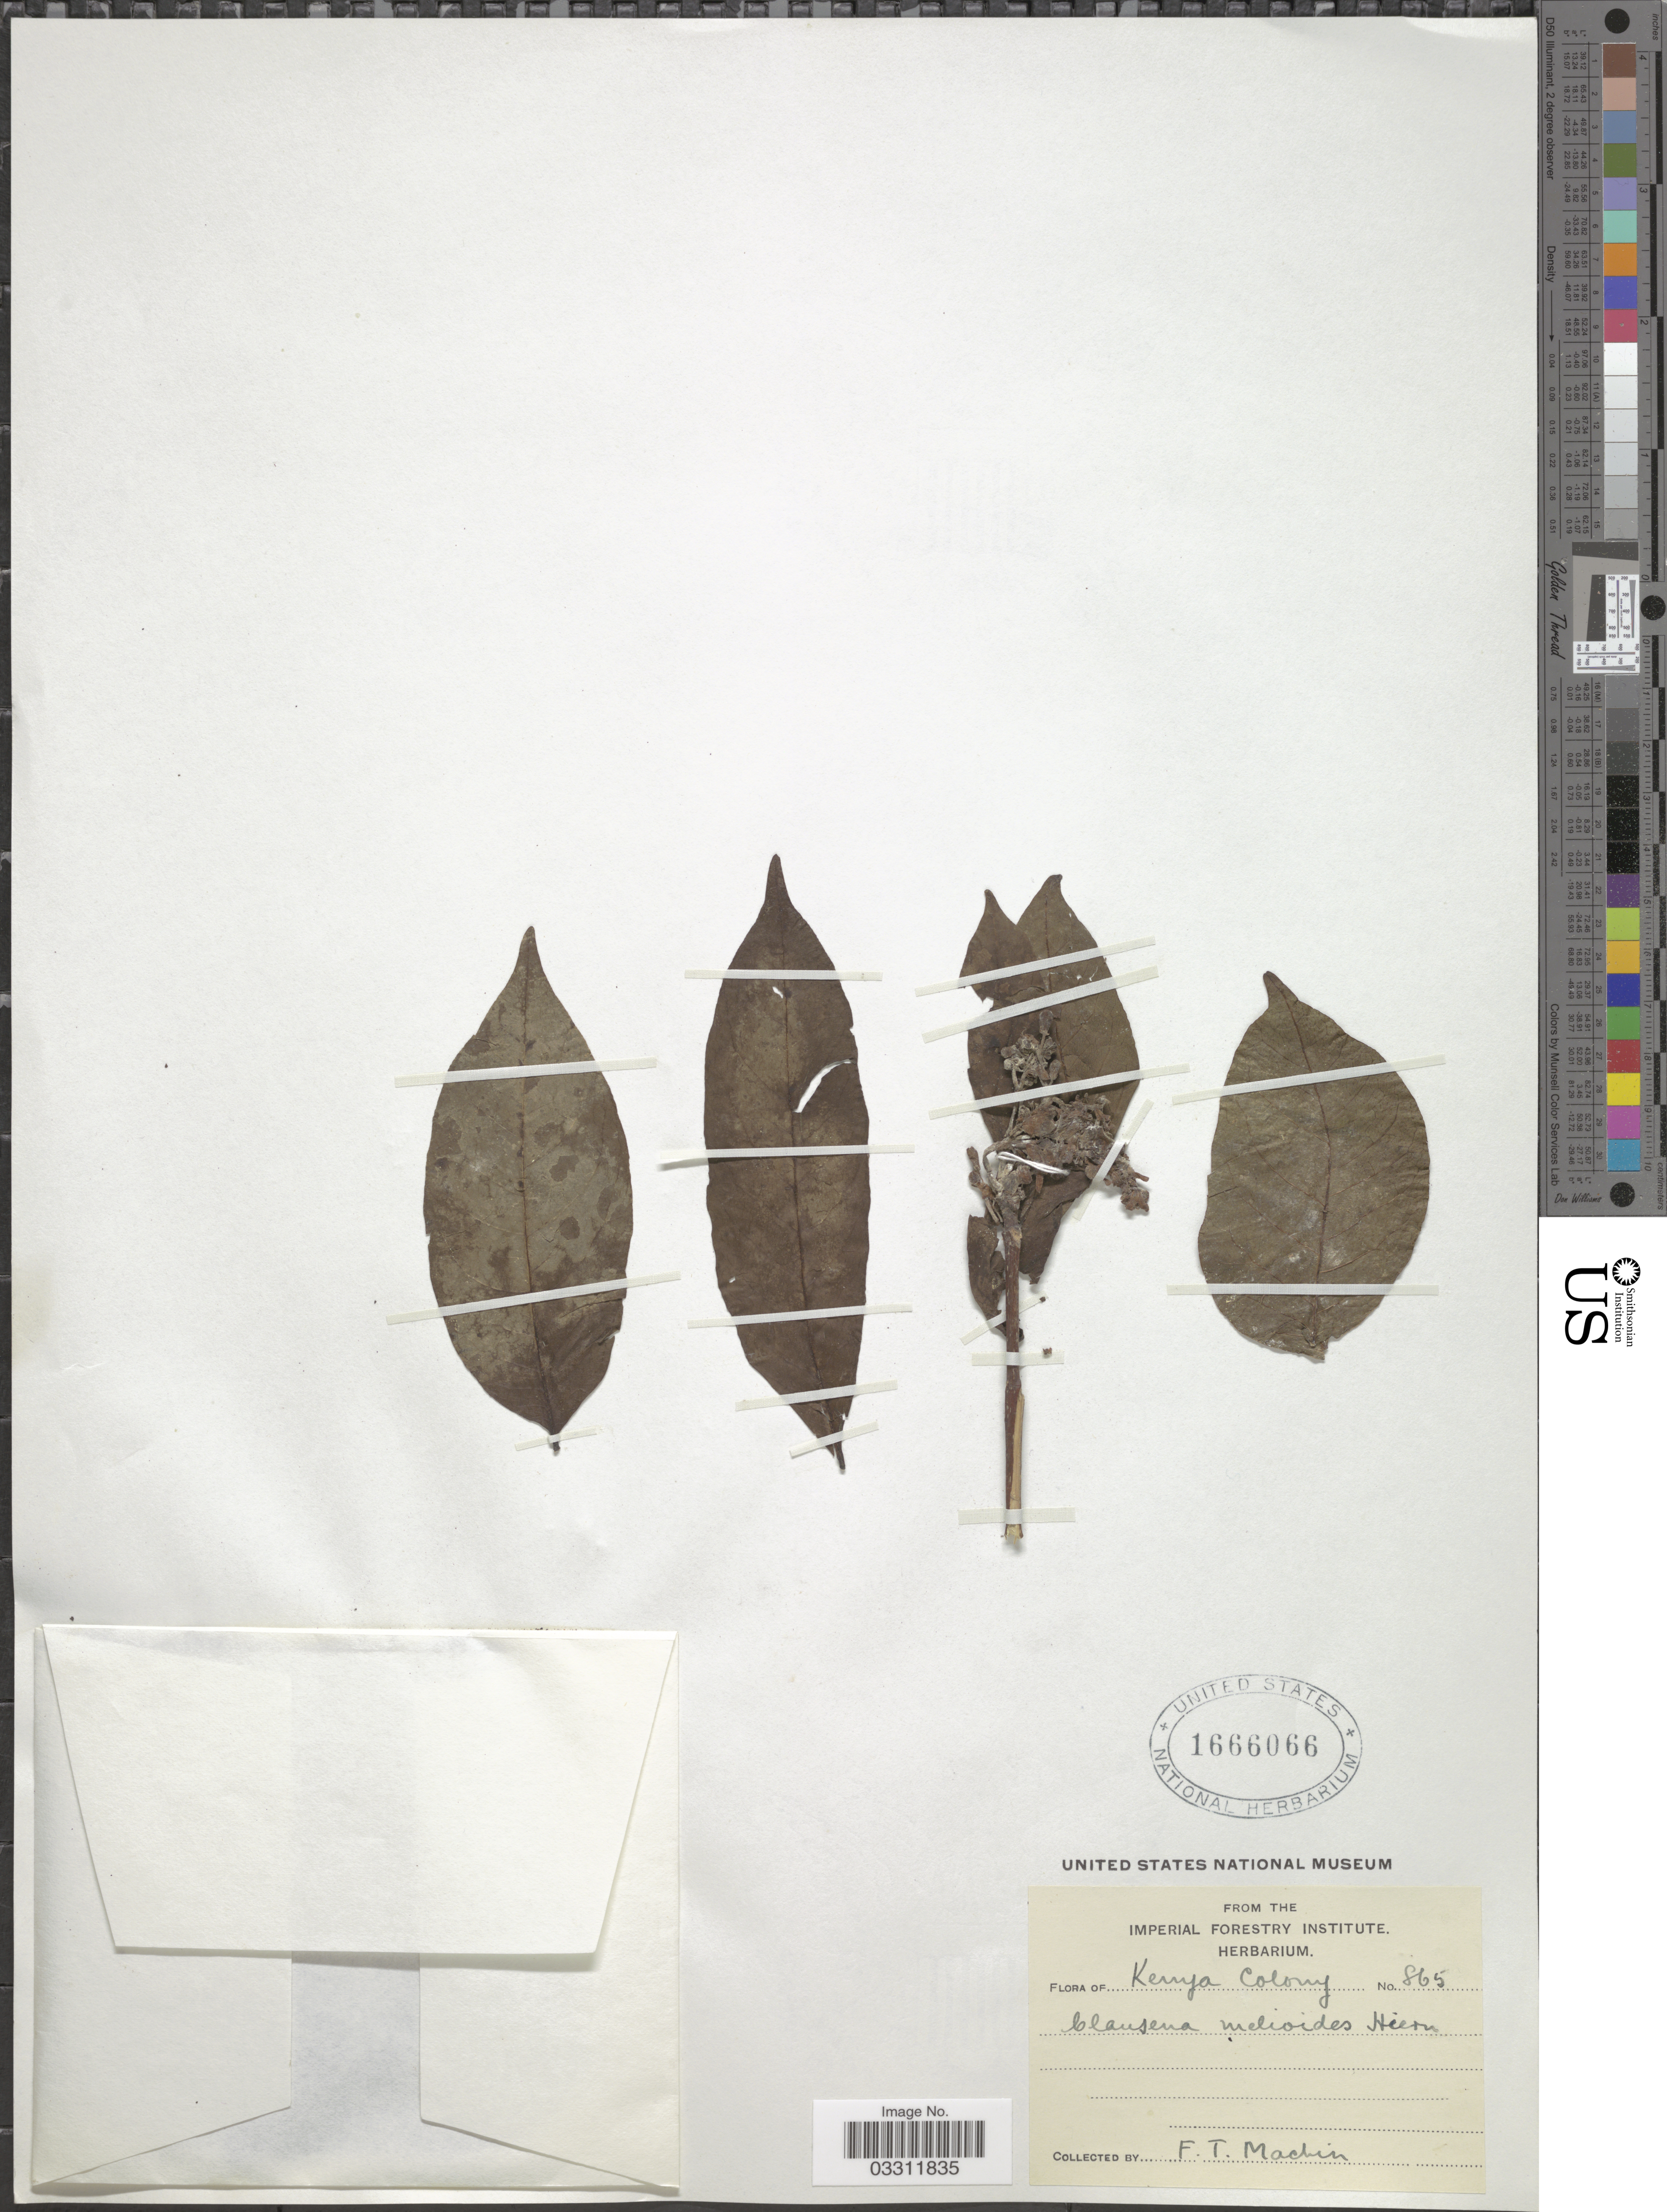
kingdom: Plantae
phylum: Tracheophyta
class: Magnoliopsida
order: Sapindales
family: Rutaceae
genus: Clausena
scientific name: Clausena melioides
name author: Hiern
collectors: F. Machin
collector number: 865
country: Kenya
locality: Kenya Colony.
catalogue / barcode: US 1666066